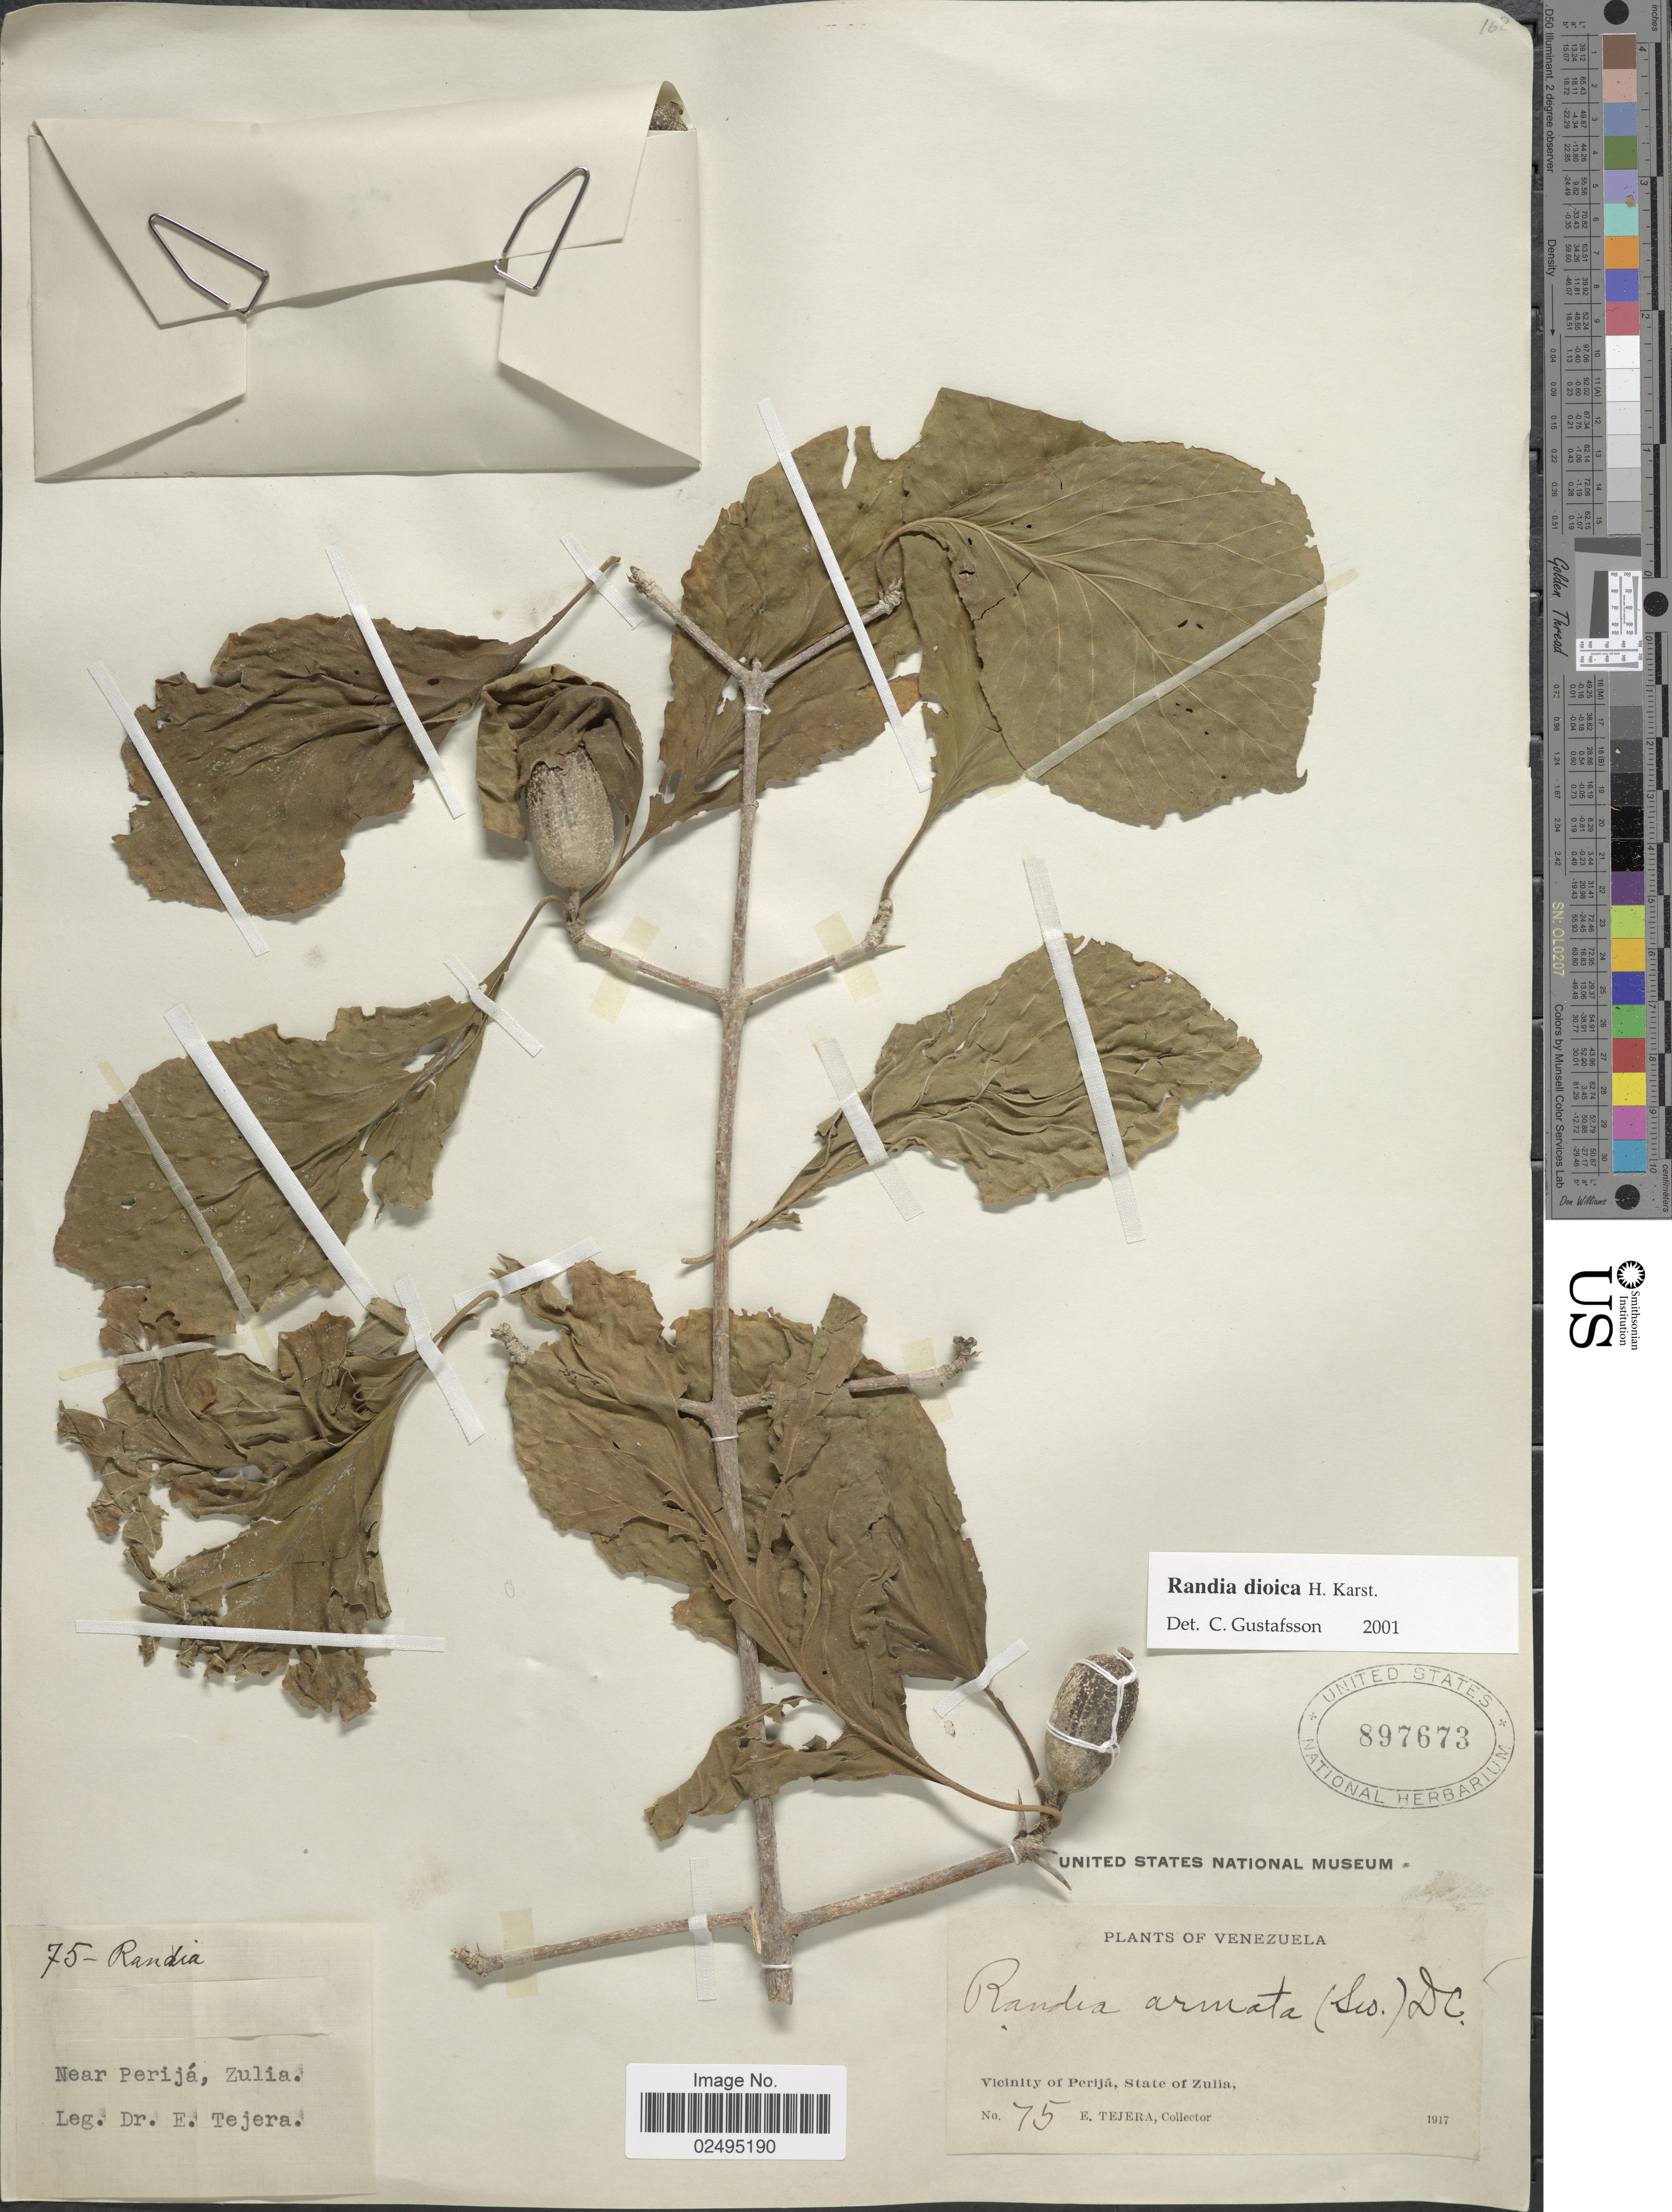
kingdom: Plantae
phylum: Tracheophyta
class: Magnoliopsida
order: Gentianales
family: Rubiaceae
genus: Randia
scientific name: Randia dioica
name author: H. Karst.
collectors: E. Tejera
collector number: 75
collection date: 1917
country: Venezuela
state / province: Zulia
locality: Vicinity of Perija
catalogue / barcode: US 897673